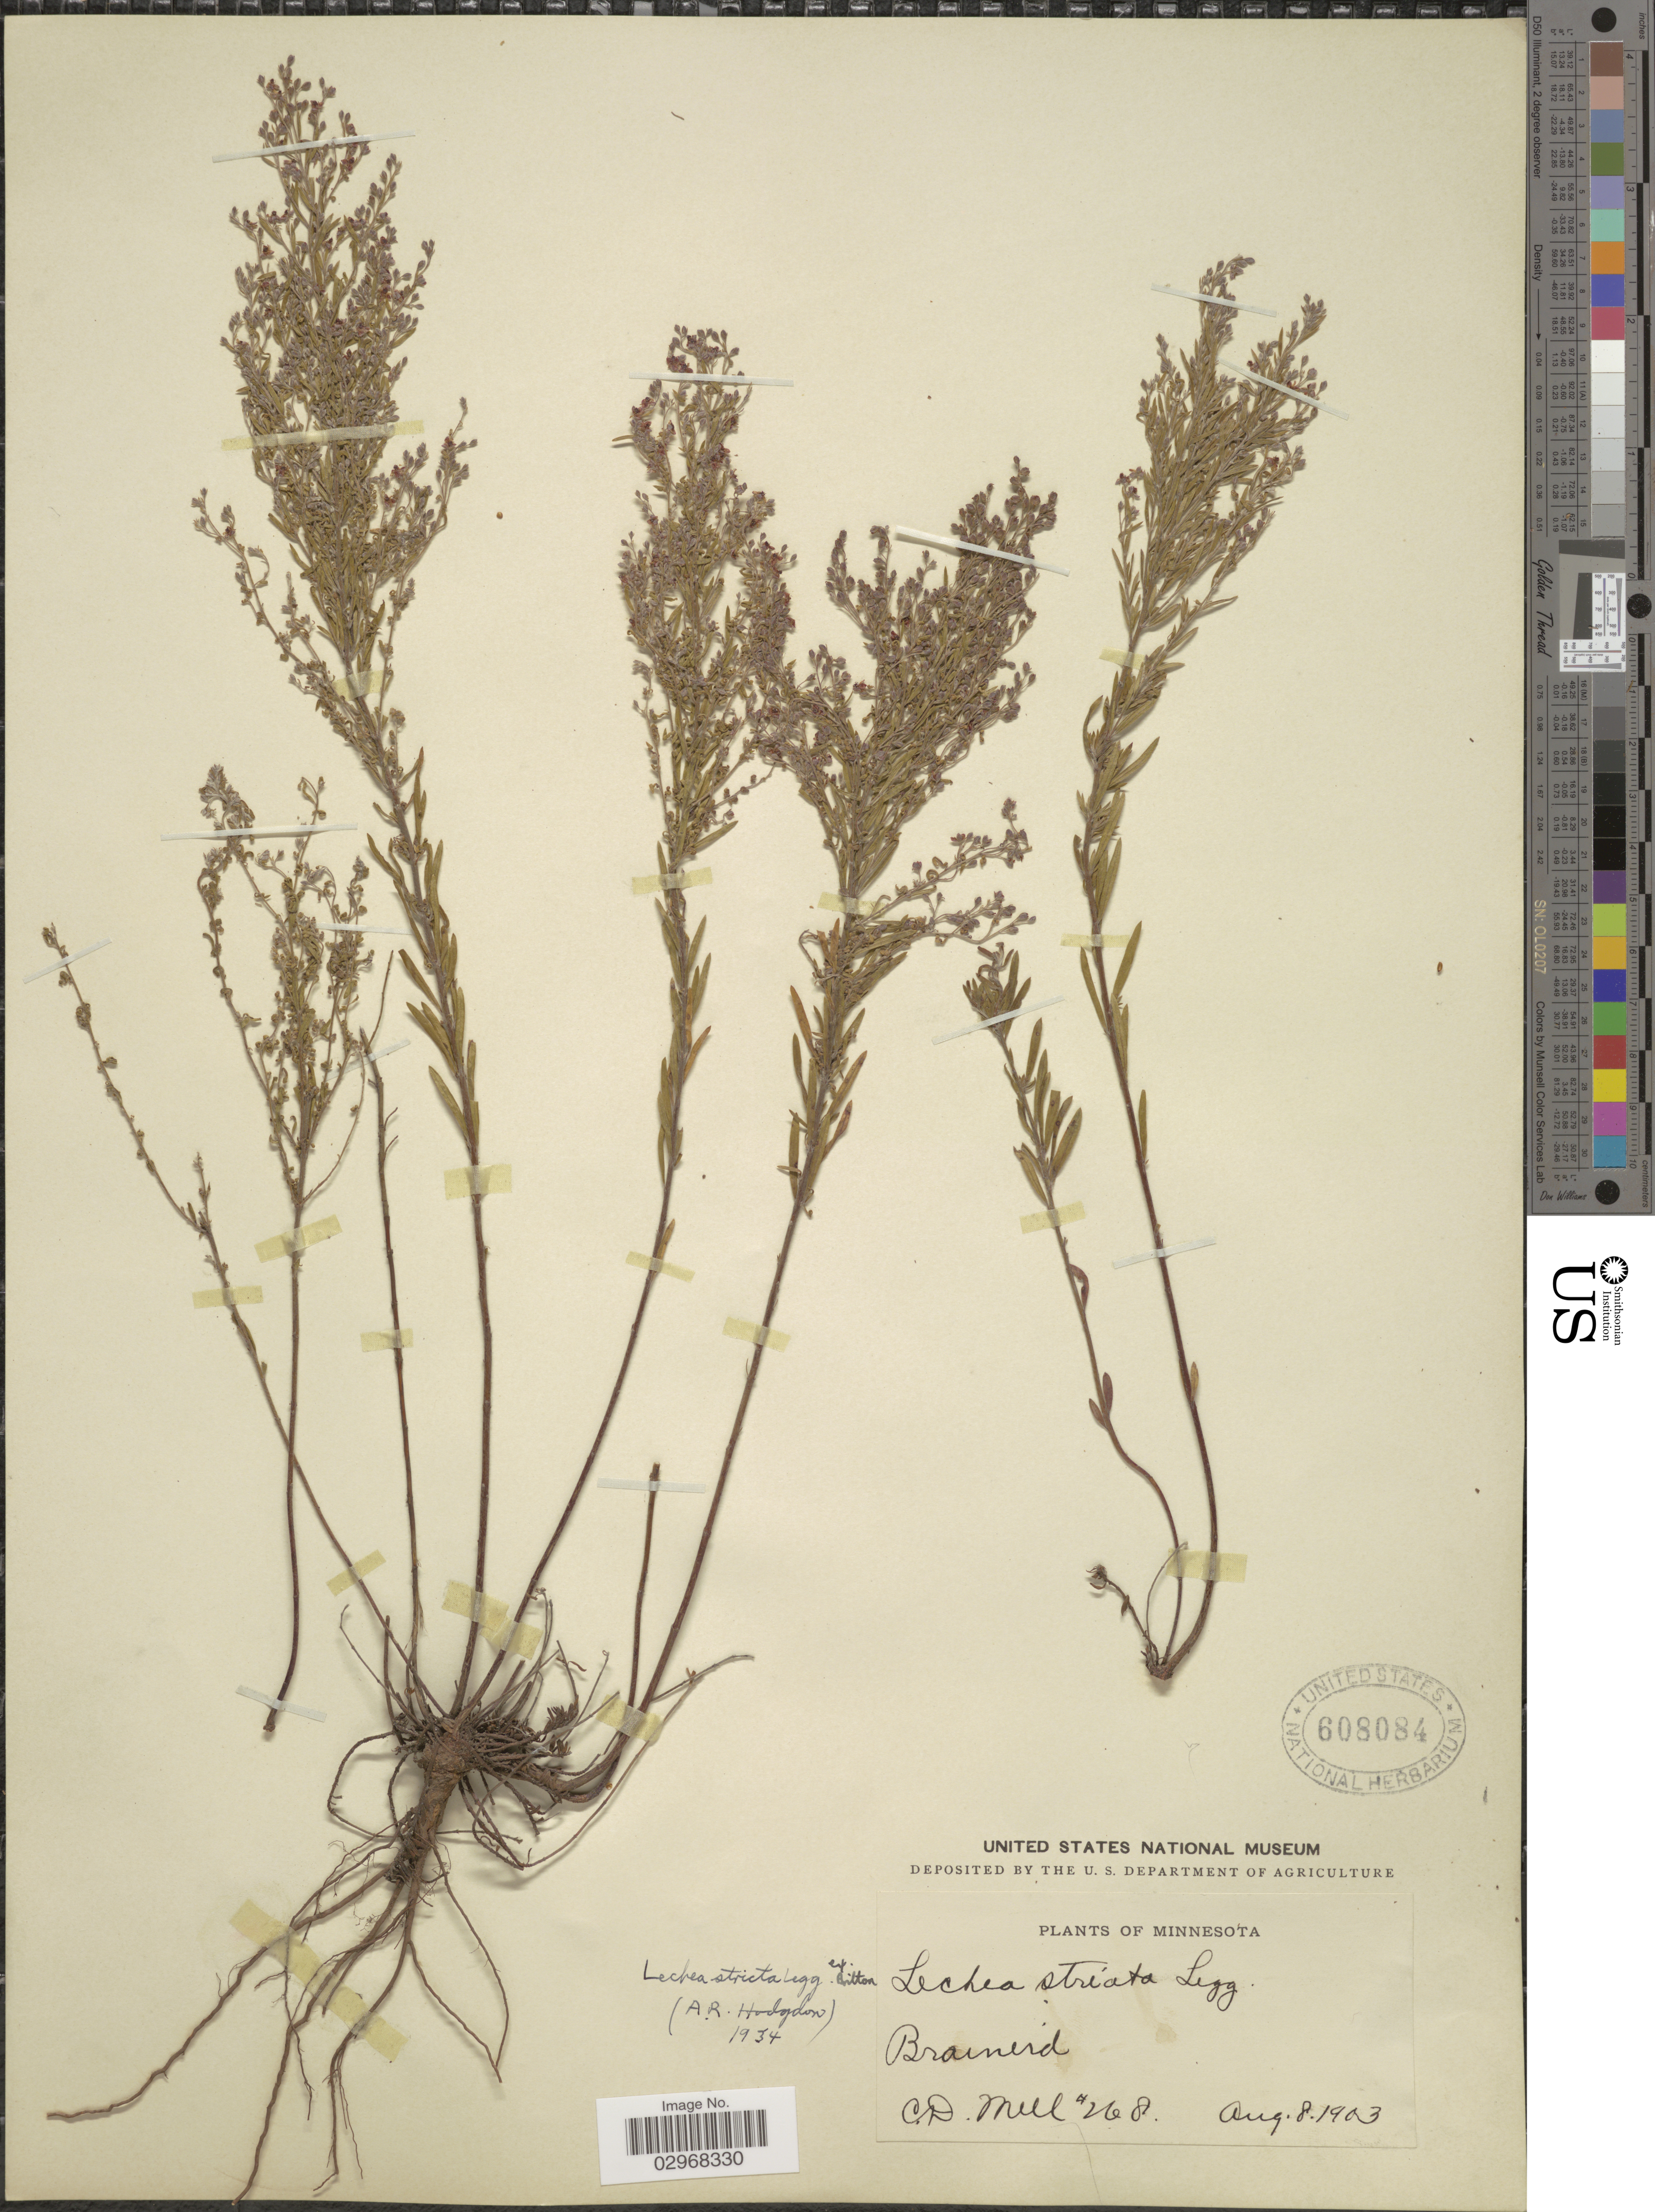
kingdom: Plantae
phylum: Tracheophyta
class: Magnoliopsida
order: Malvales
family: Cistaceae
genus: Lechea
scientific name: Lechea stricta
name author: Legg.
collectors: C. D. Mill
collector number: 268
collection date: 1903-08-08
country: United States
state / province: Minnesota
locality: Brainerd.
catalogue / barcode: US 608084